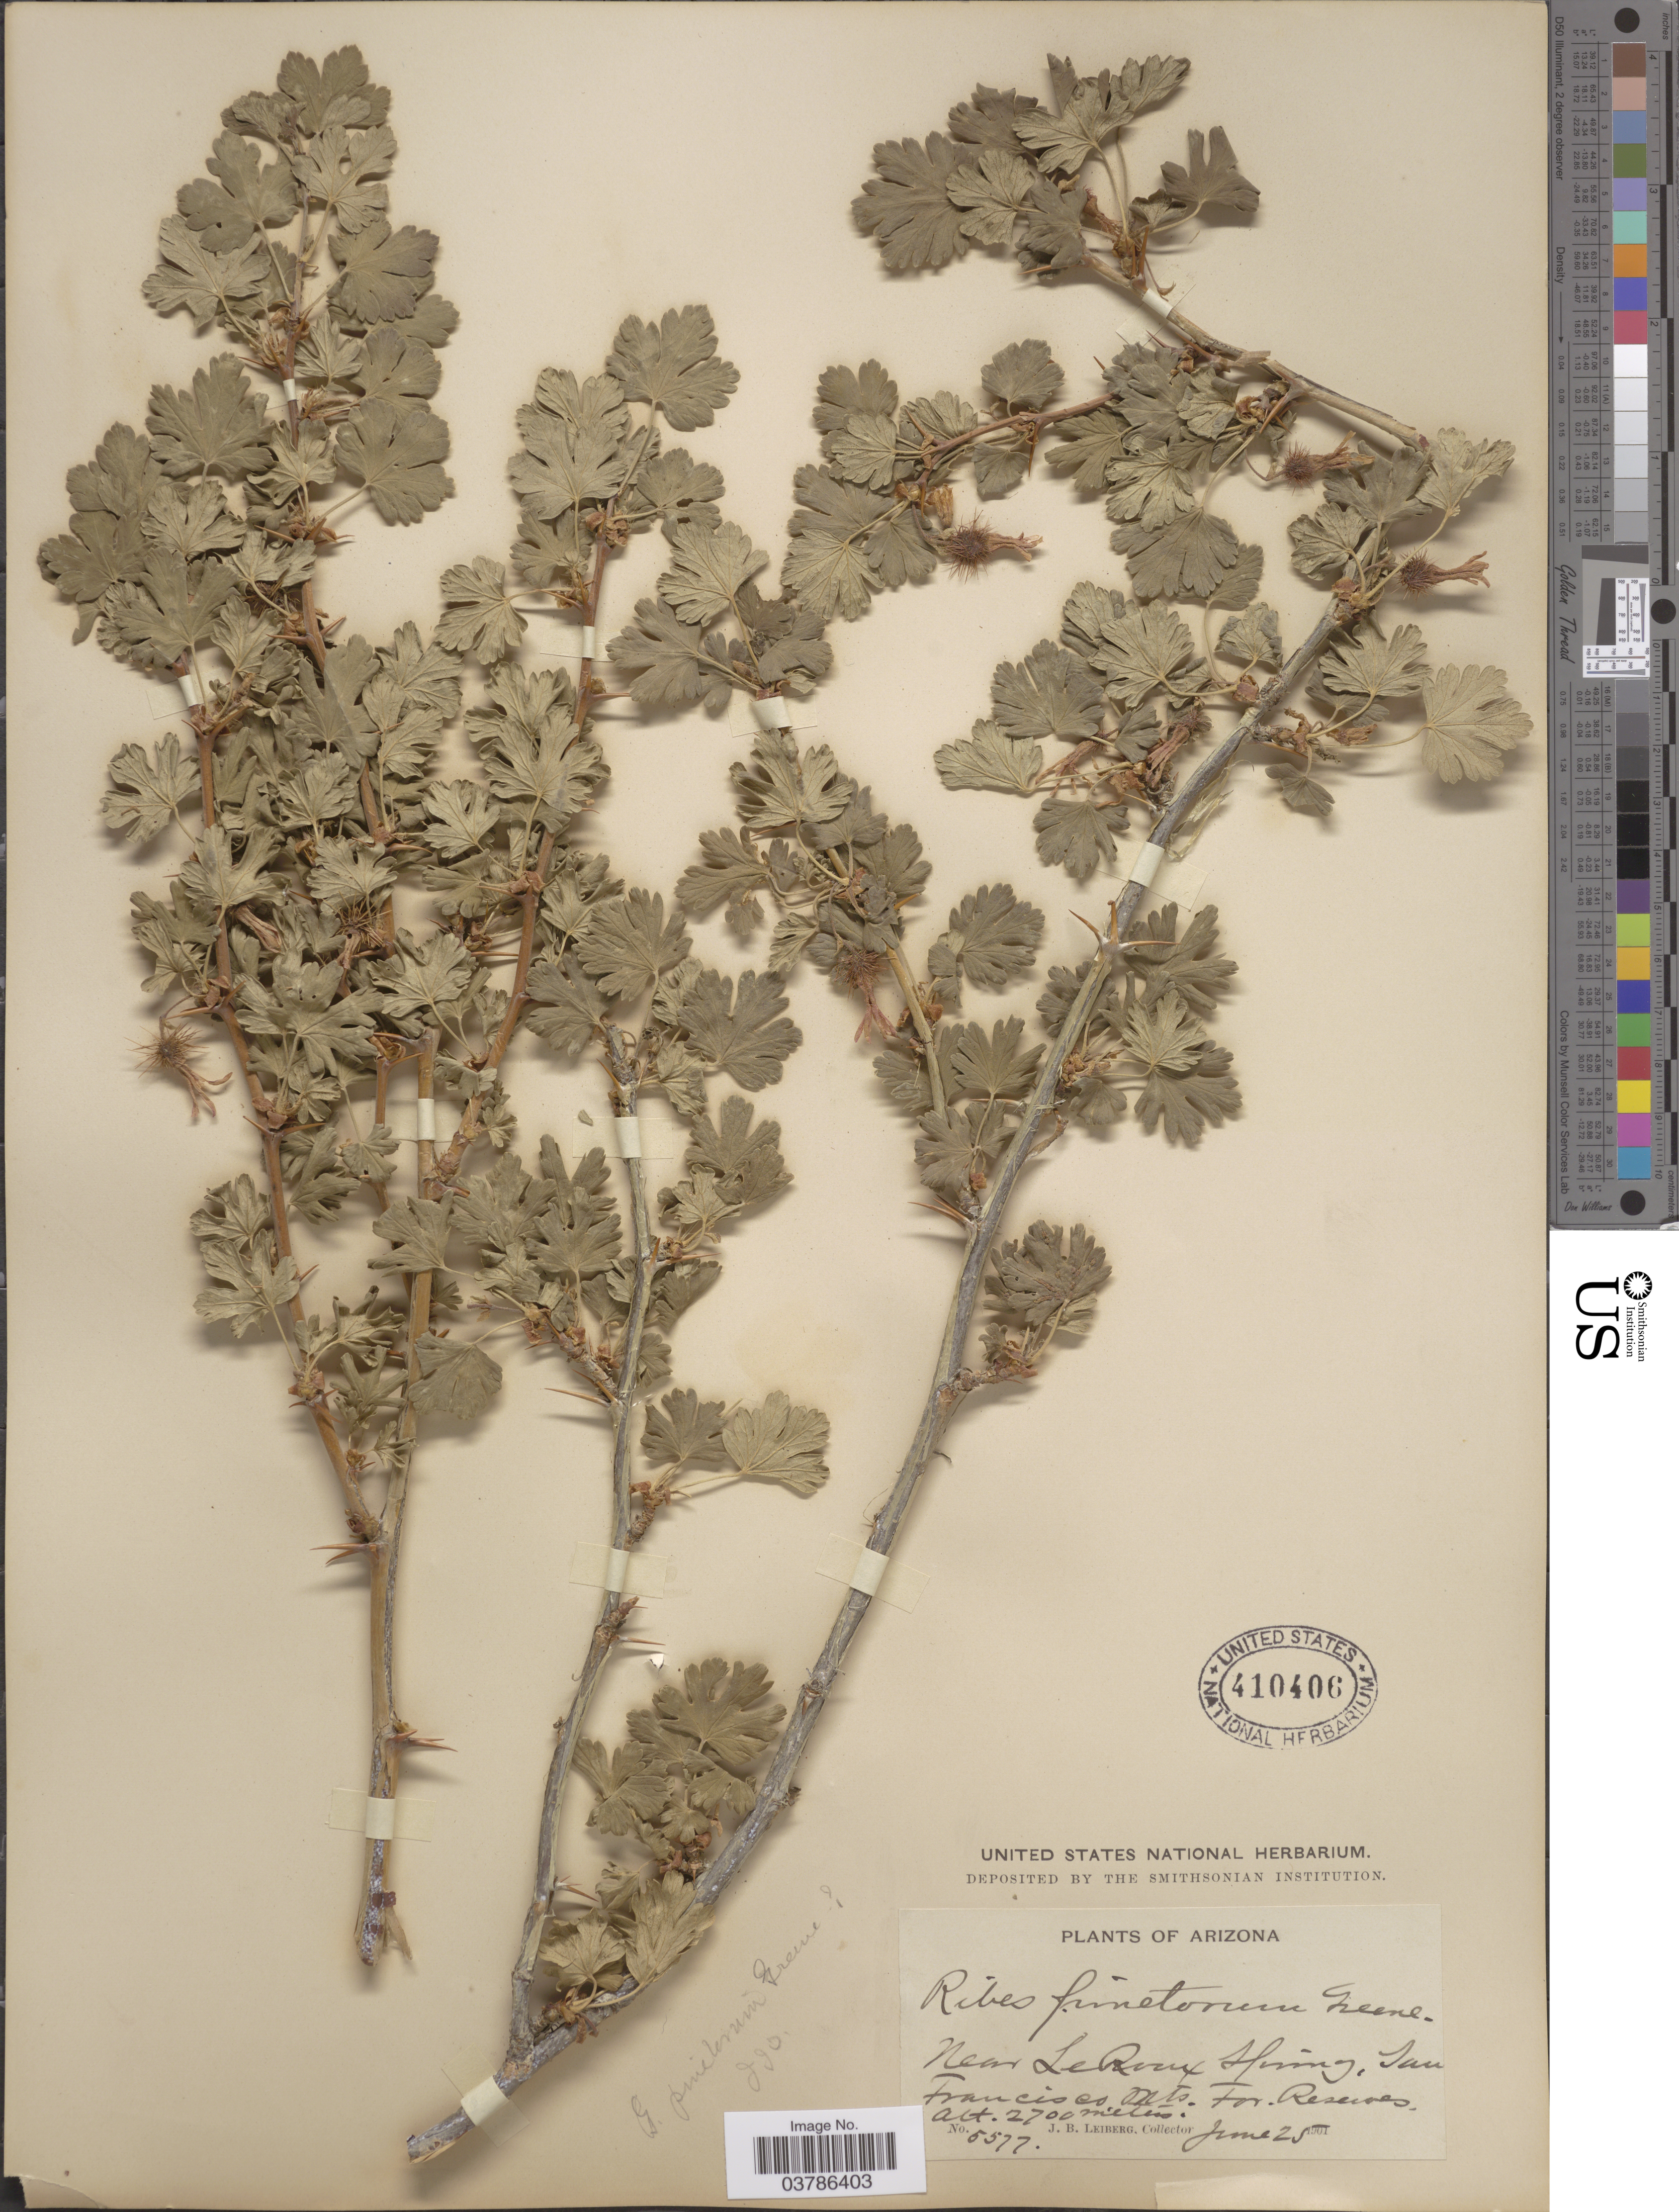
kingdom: Plantae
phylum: Tracheophyta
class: Magnoliopsida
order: Saxifragales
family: Grossulariaceae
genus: Ribes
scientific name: Ribes pinetorum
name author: Greene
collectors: J. B. Leiberg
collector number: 5577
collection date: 1901-06-25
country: United States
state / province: Arizona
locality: Near LeRoux Spring, San Francisco Mts. For Reserves.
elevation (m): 2700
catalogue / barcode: US 410406